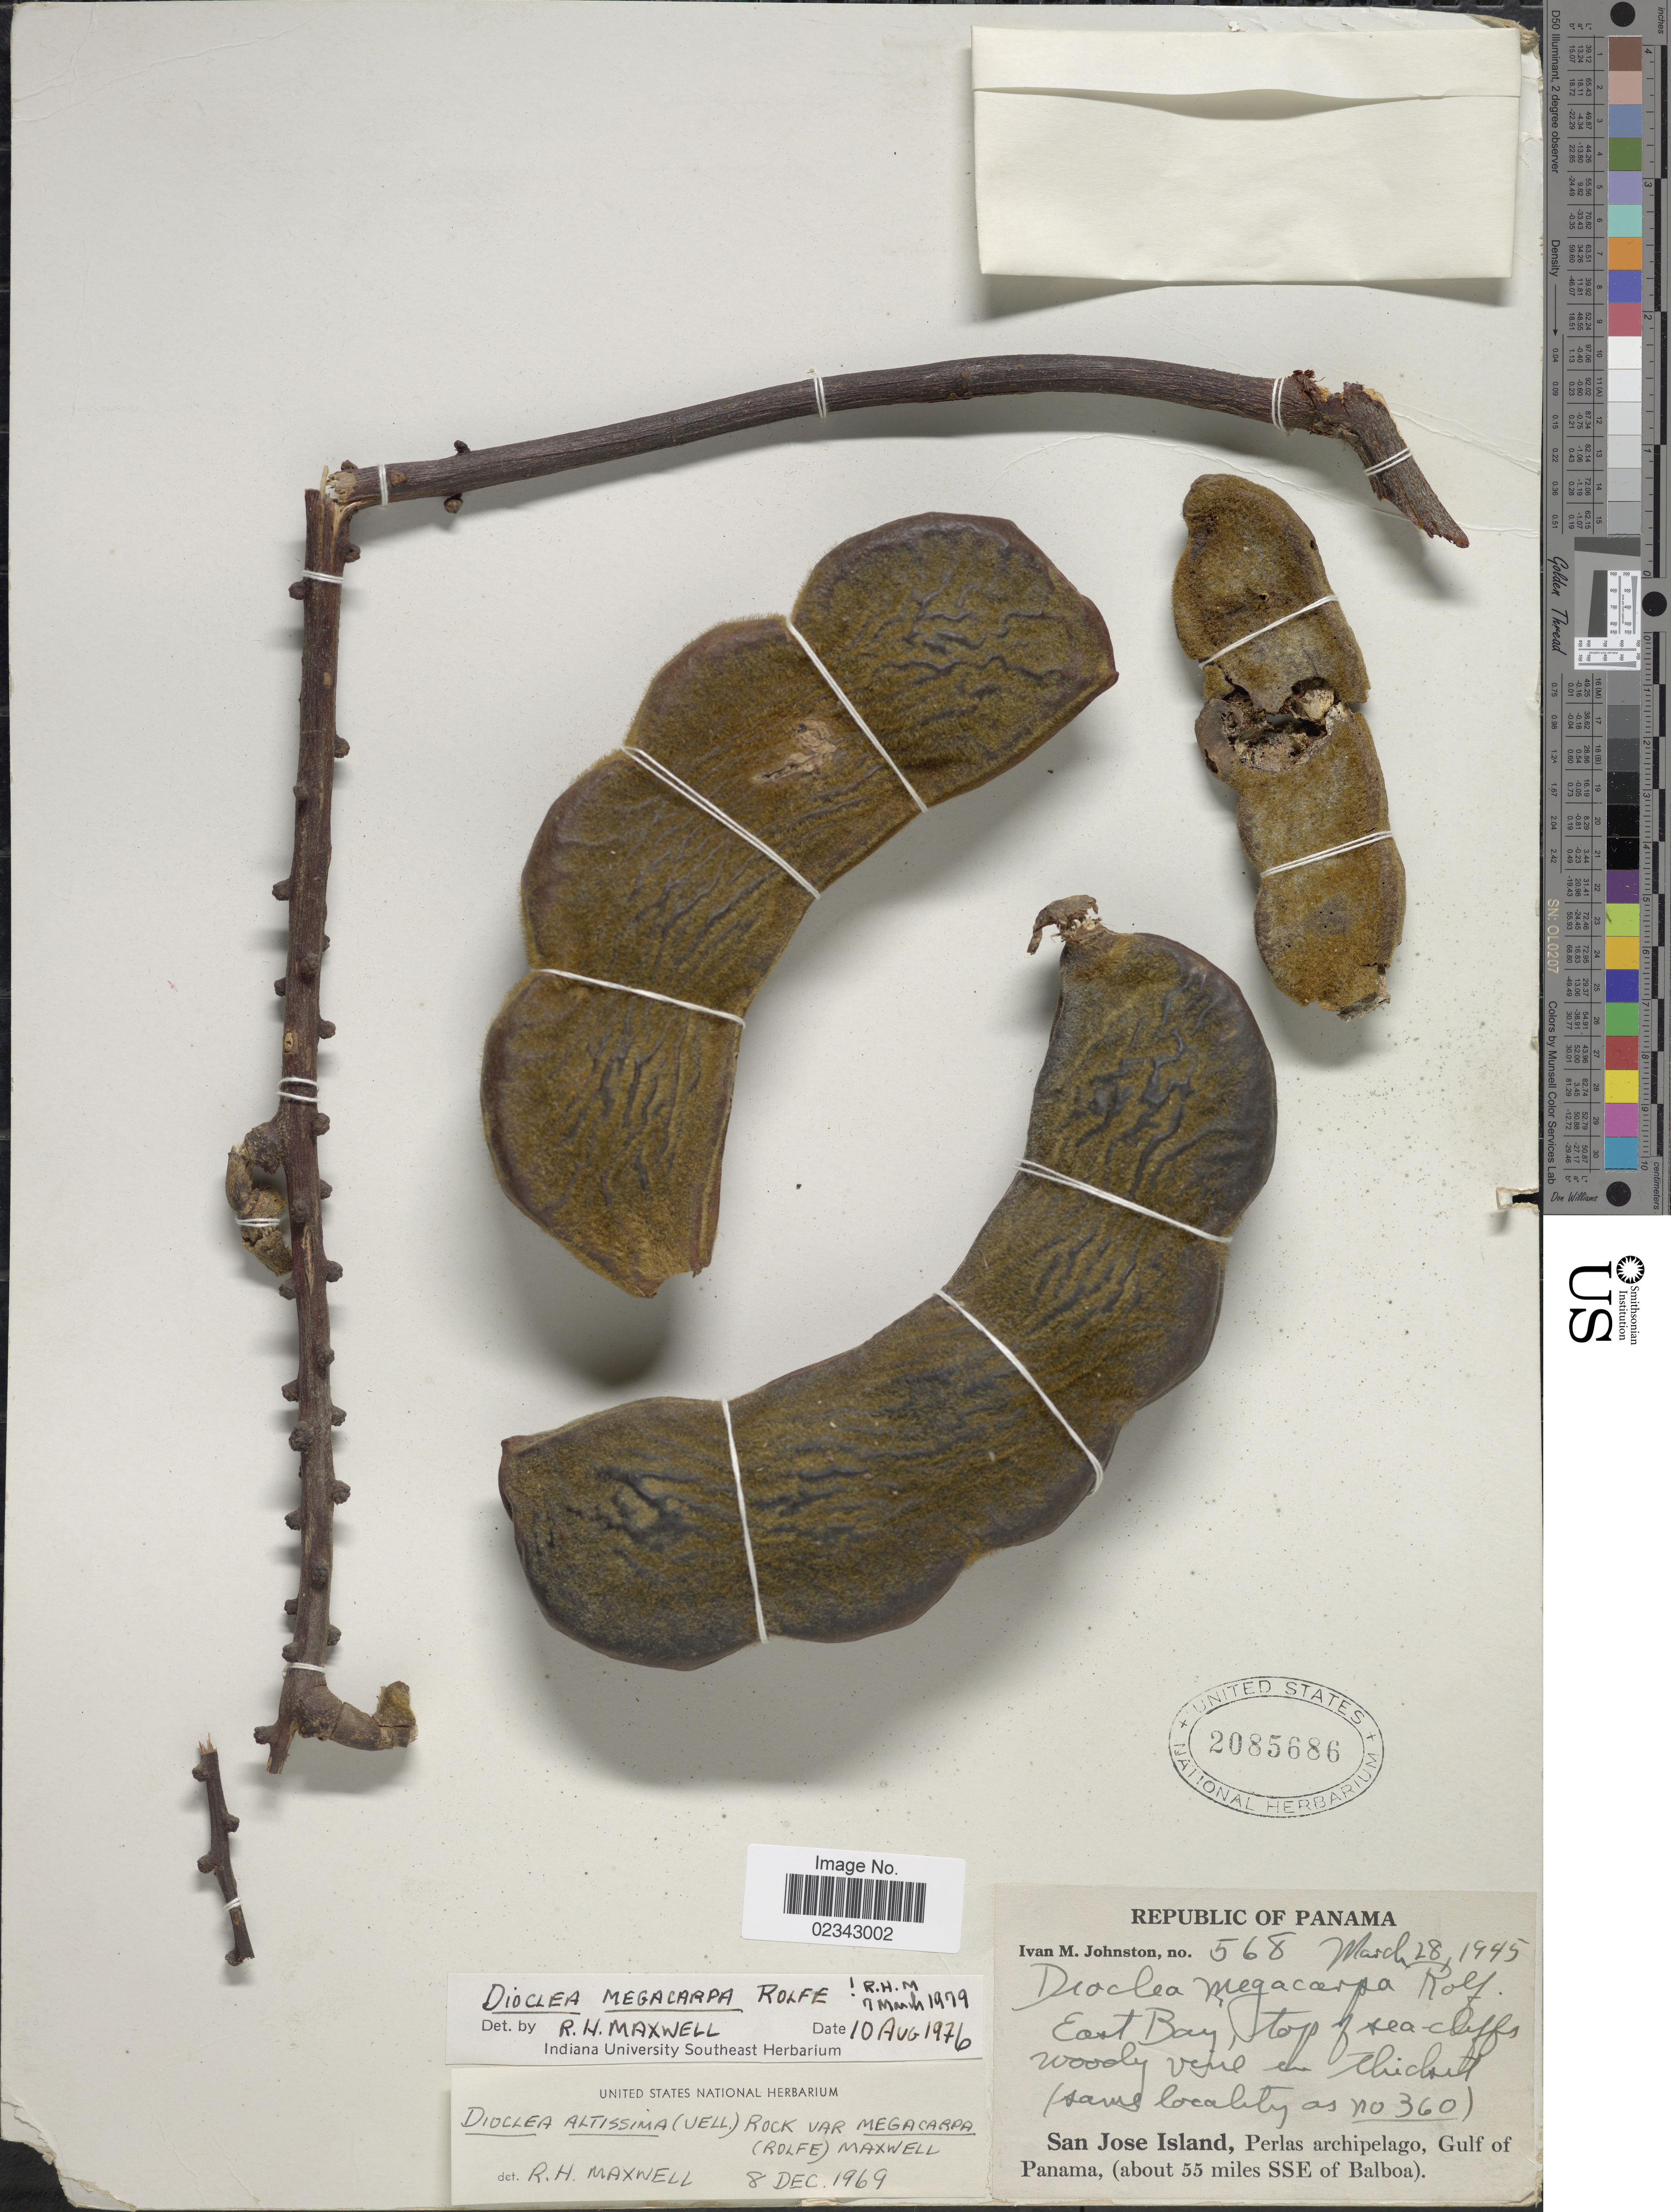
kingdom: Plantae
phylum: Tracheophyta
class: Magnoliopsida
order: Fabales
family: Fabaceae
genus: Macropsychanthus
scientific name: Macropsychanthus megacarpus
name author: (Rolfe) L.P. Queiroz & Snak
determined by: Strong, Mark T., (BOT), Smithsonian Institution - National Museum of Natural History (UNITED STATES)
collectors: I.M. Johnston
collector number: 568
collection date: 1945-03-28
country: Panama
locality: East Bay, top of sea-cliffs woody vine on thicket, San Jose Island, Perlas archipelago, Gulf of Panama, (about 55 miles SSE of Balboa)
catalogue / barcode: US 2085686